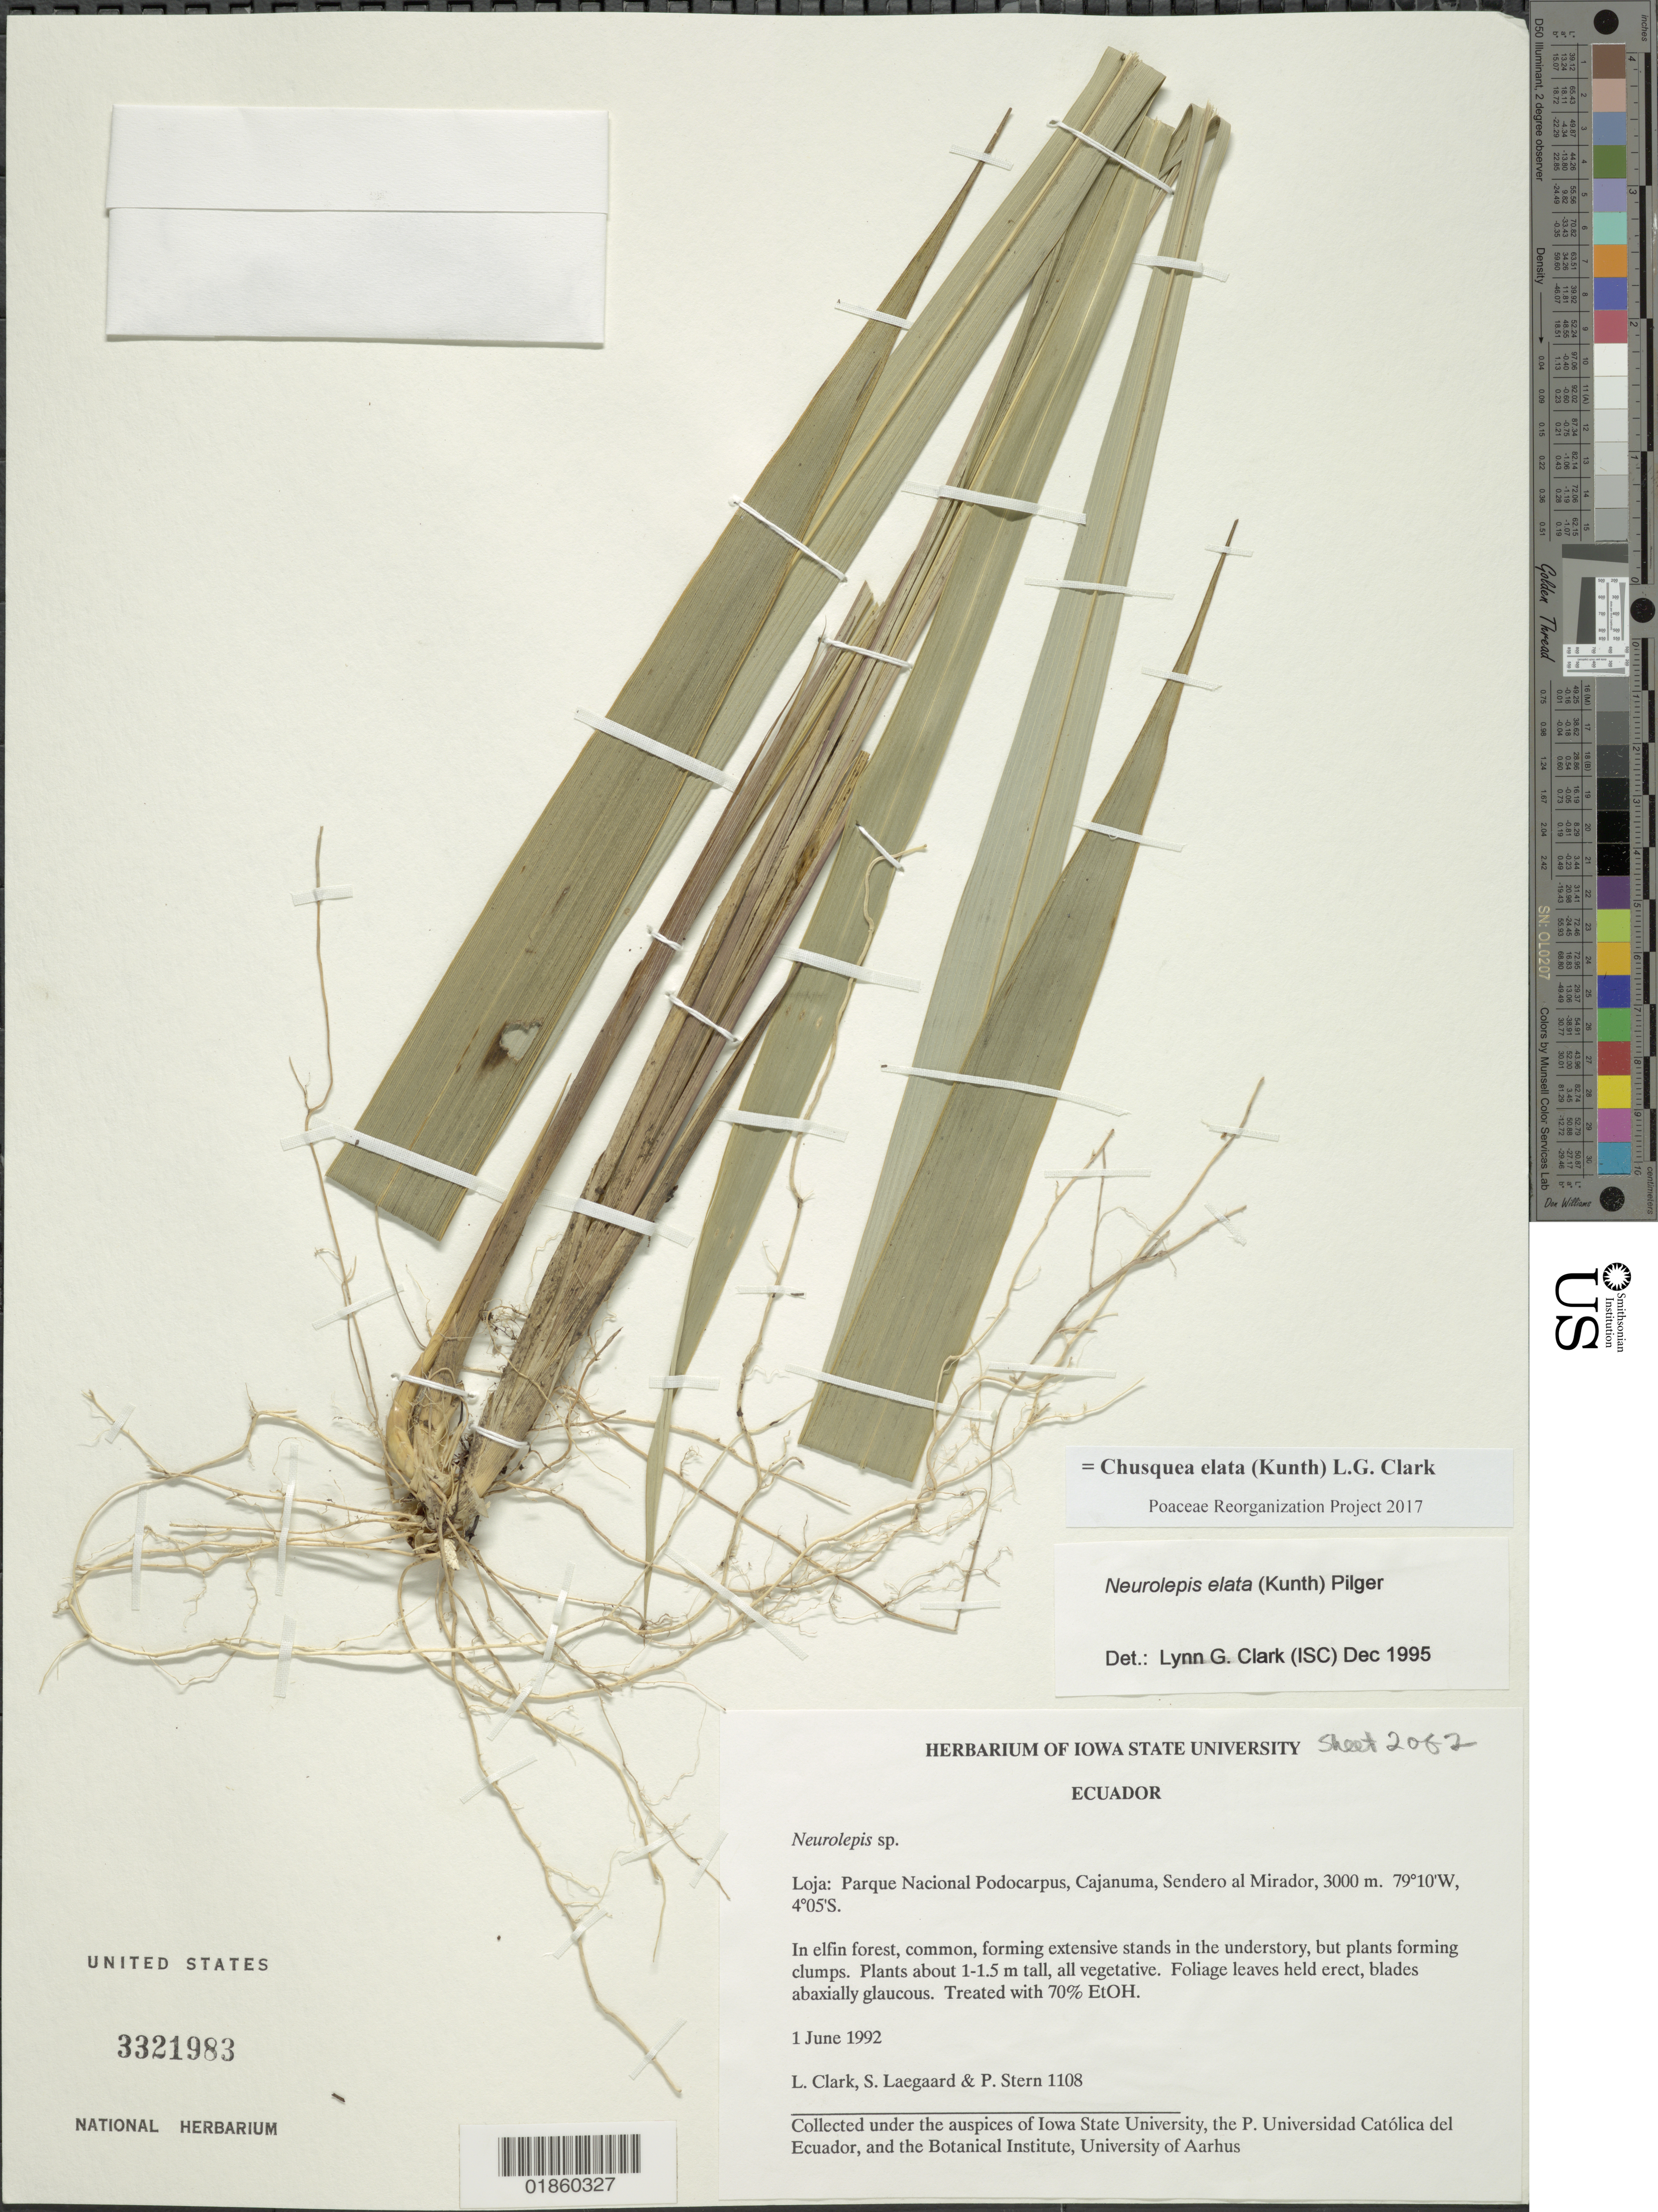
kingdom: Plantae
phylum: Tracheophyta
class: Liliopsida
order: Poales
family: Poaceae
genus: Chusquea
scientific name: Chusquea elata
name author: (Kunth) L.G. Clark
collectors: L. G. Clark, S. Lægaard & P. Stern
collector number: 1108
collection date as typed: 01 Jun 1992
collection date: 1992-06-01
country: Ecuador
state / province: Loja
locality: Parque Nacional de Podocarpus, Cajanuma, Sendero al Mirador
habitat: elfin forest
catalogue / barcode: US 3321983